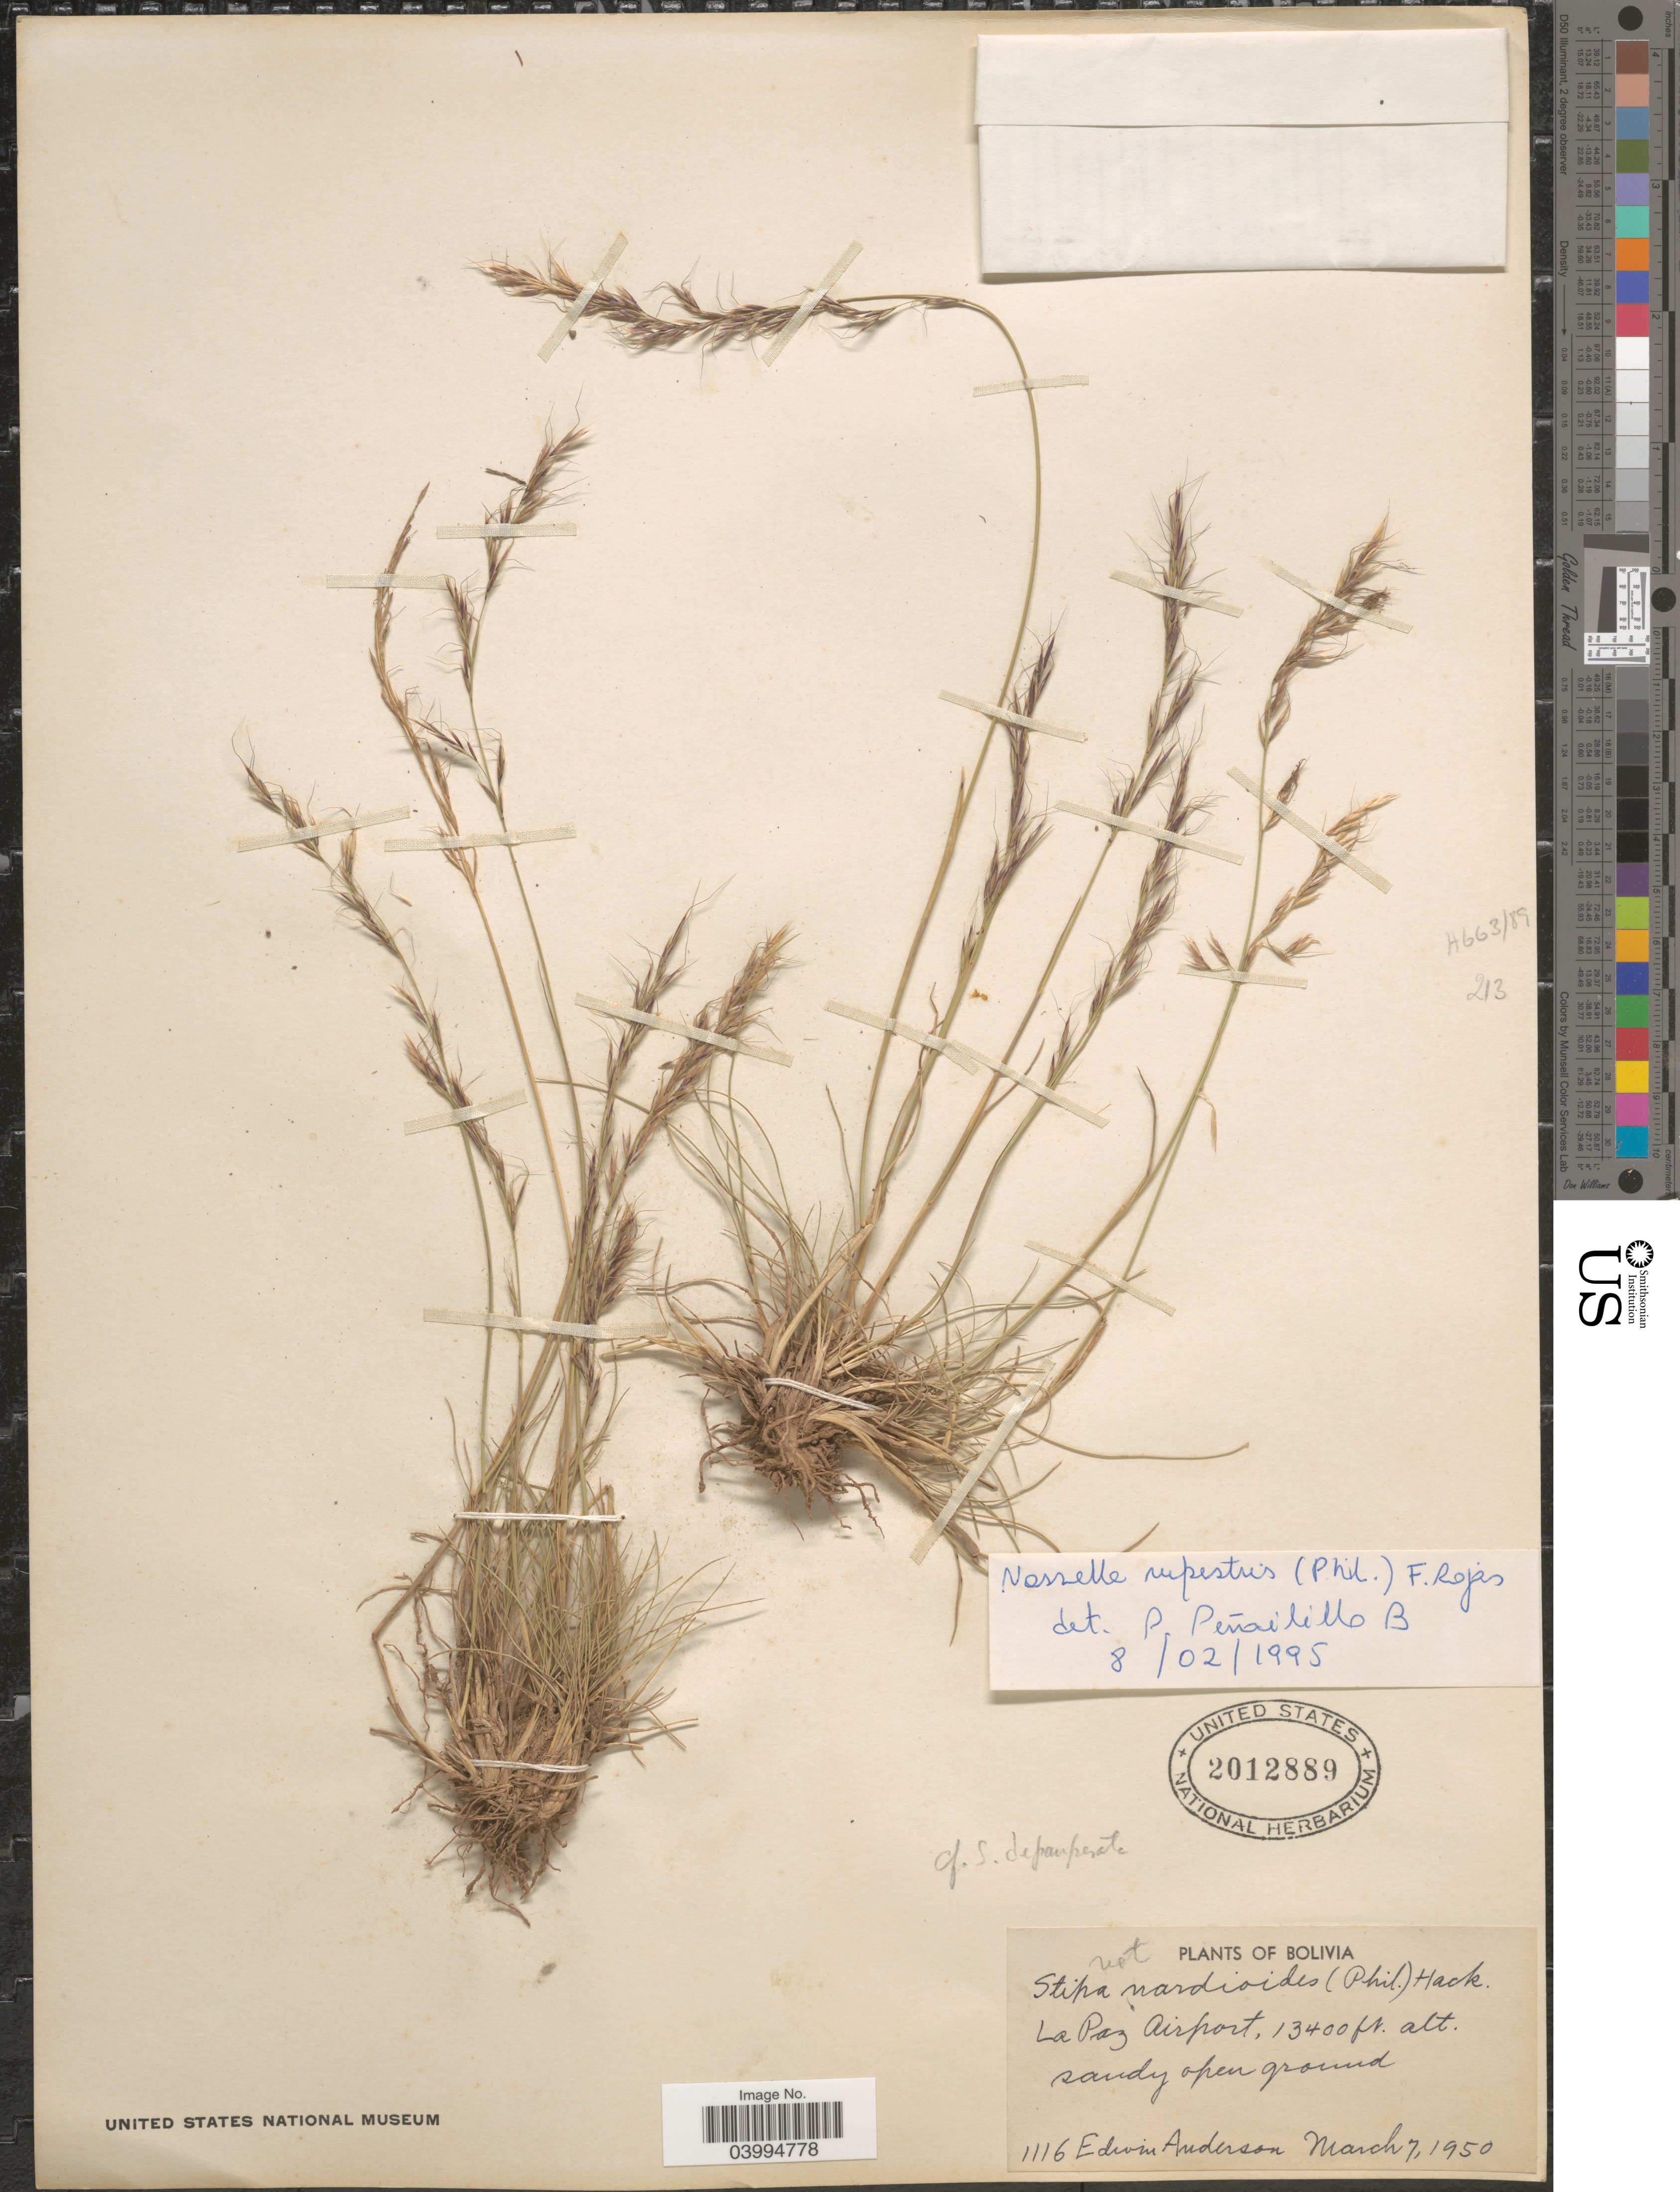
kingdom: Plantae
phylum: Tracheophyta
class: Liliopsida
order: Poales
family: Poaceae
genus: Nassella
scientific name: Nassella rupestris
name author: (Phil.) A.M. Torres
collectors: E. Anderson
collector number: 1116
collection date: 1950-03-07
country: Bolivia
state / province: La Paz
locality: La Paz Airport.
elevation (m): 4084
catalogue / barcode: US 2012889